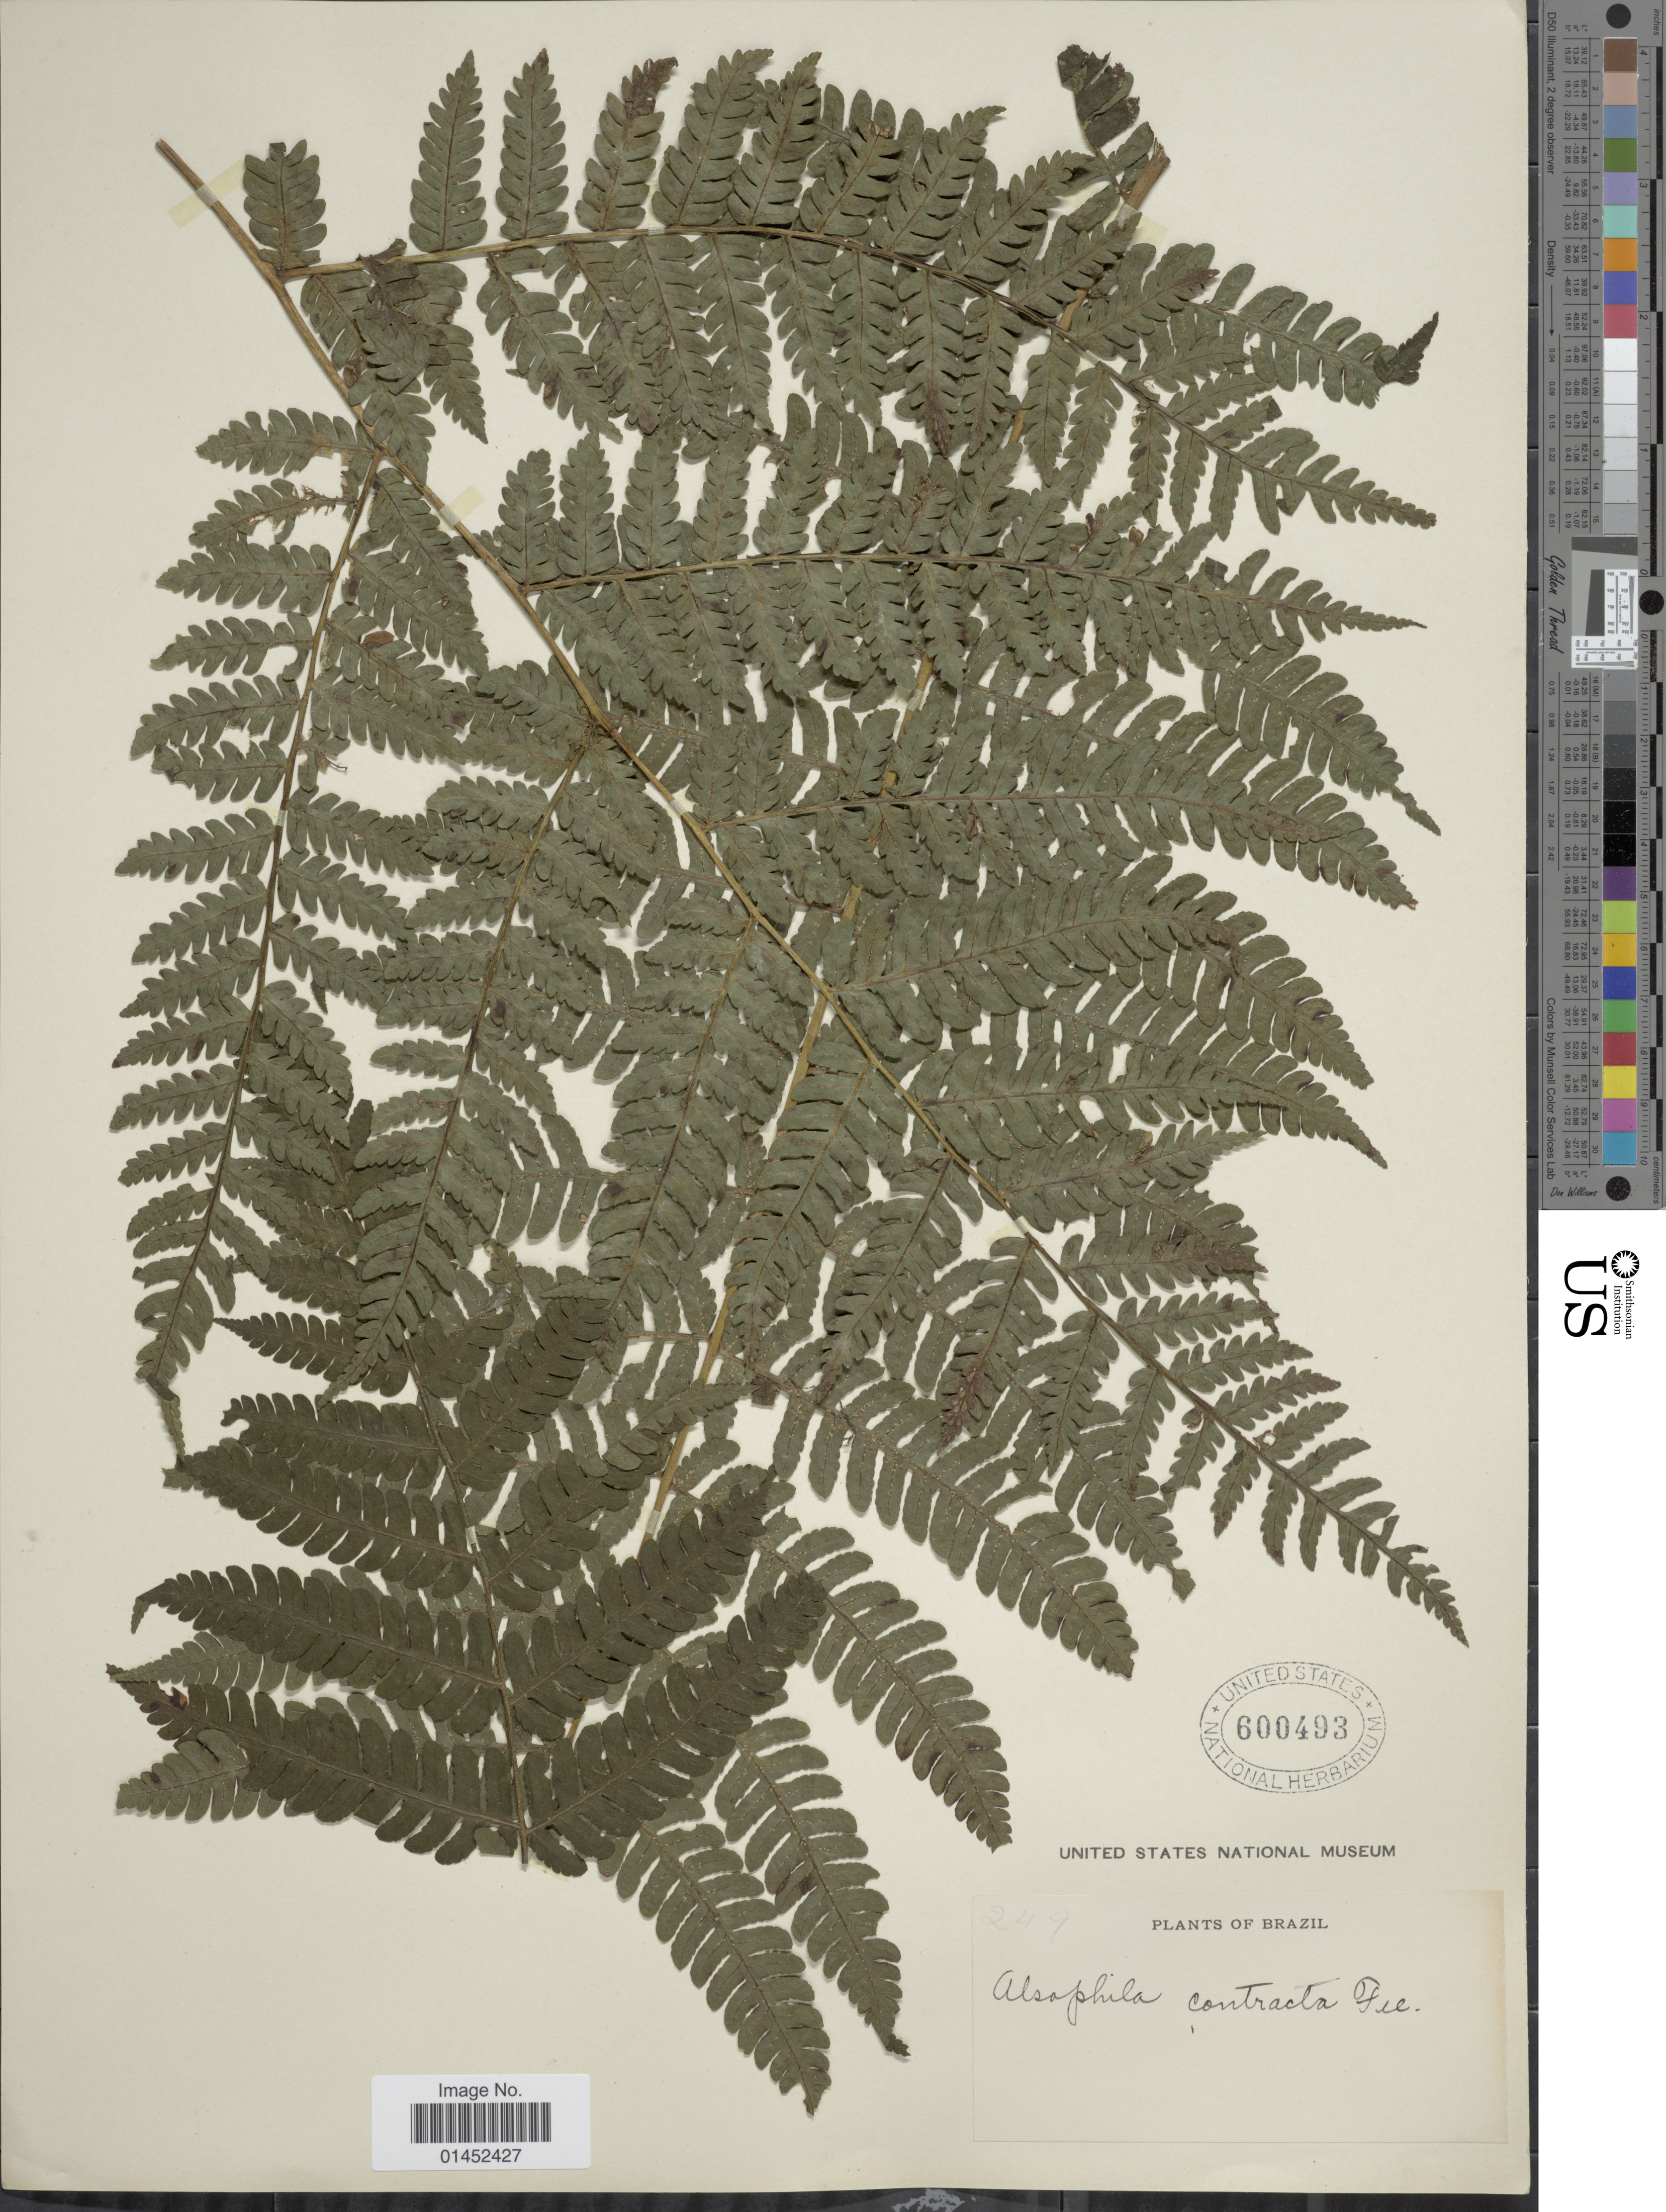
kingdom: Plantae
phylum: Tracheophyta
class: Polypodiopsida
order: Cyatheales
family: Cyatheaceae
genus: Cyathea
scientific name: Cyathea phalerata var. phalerata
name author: Mart.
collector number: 249 ?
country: Brazil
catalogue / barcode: US 600493